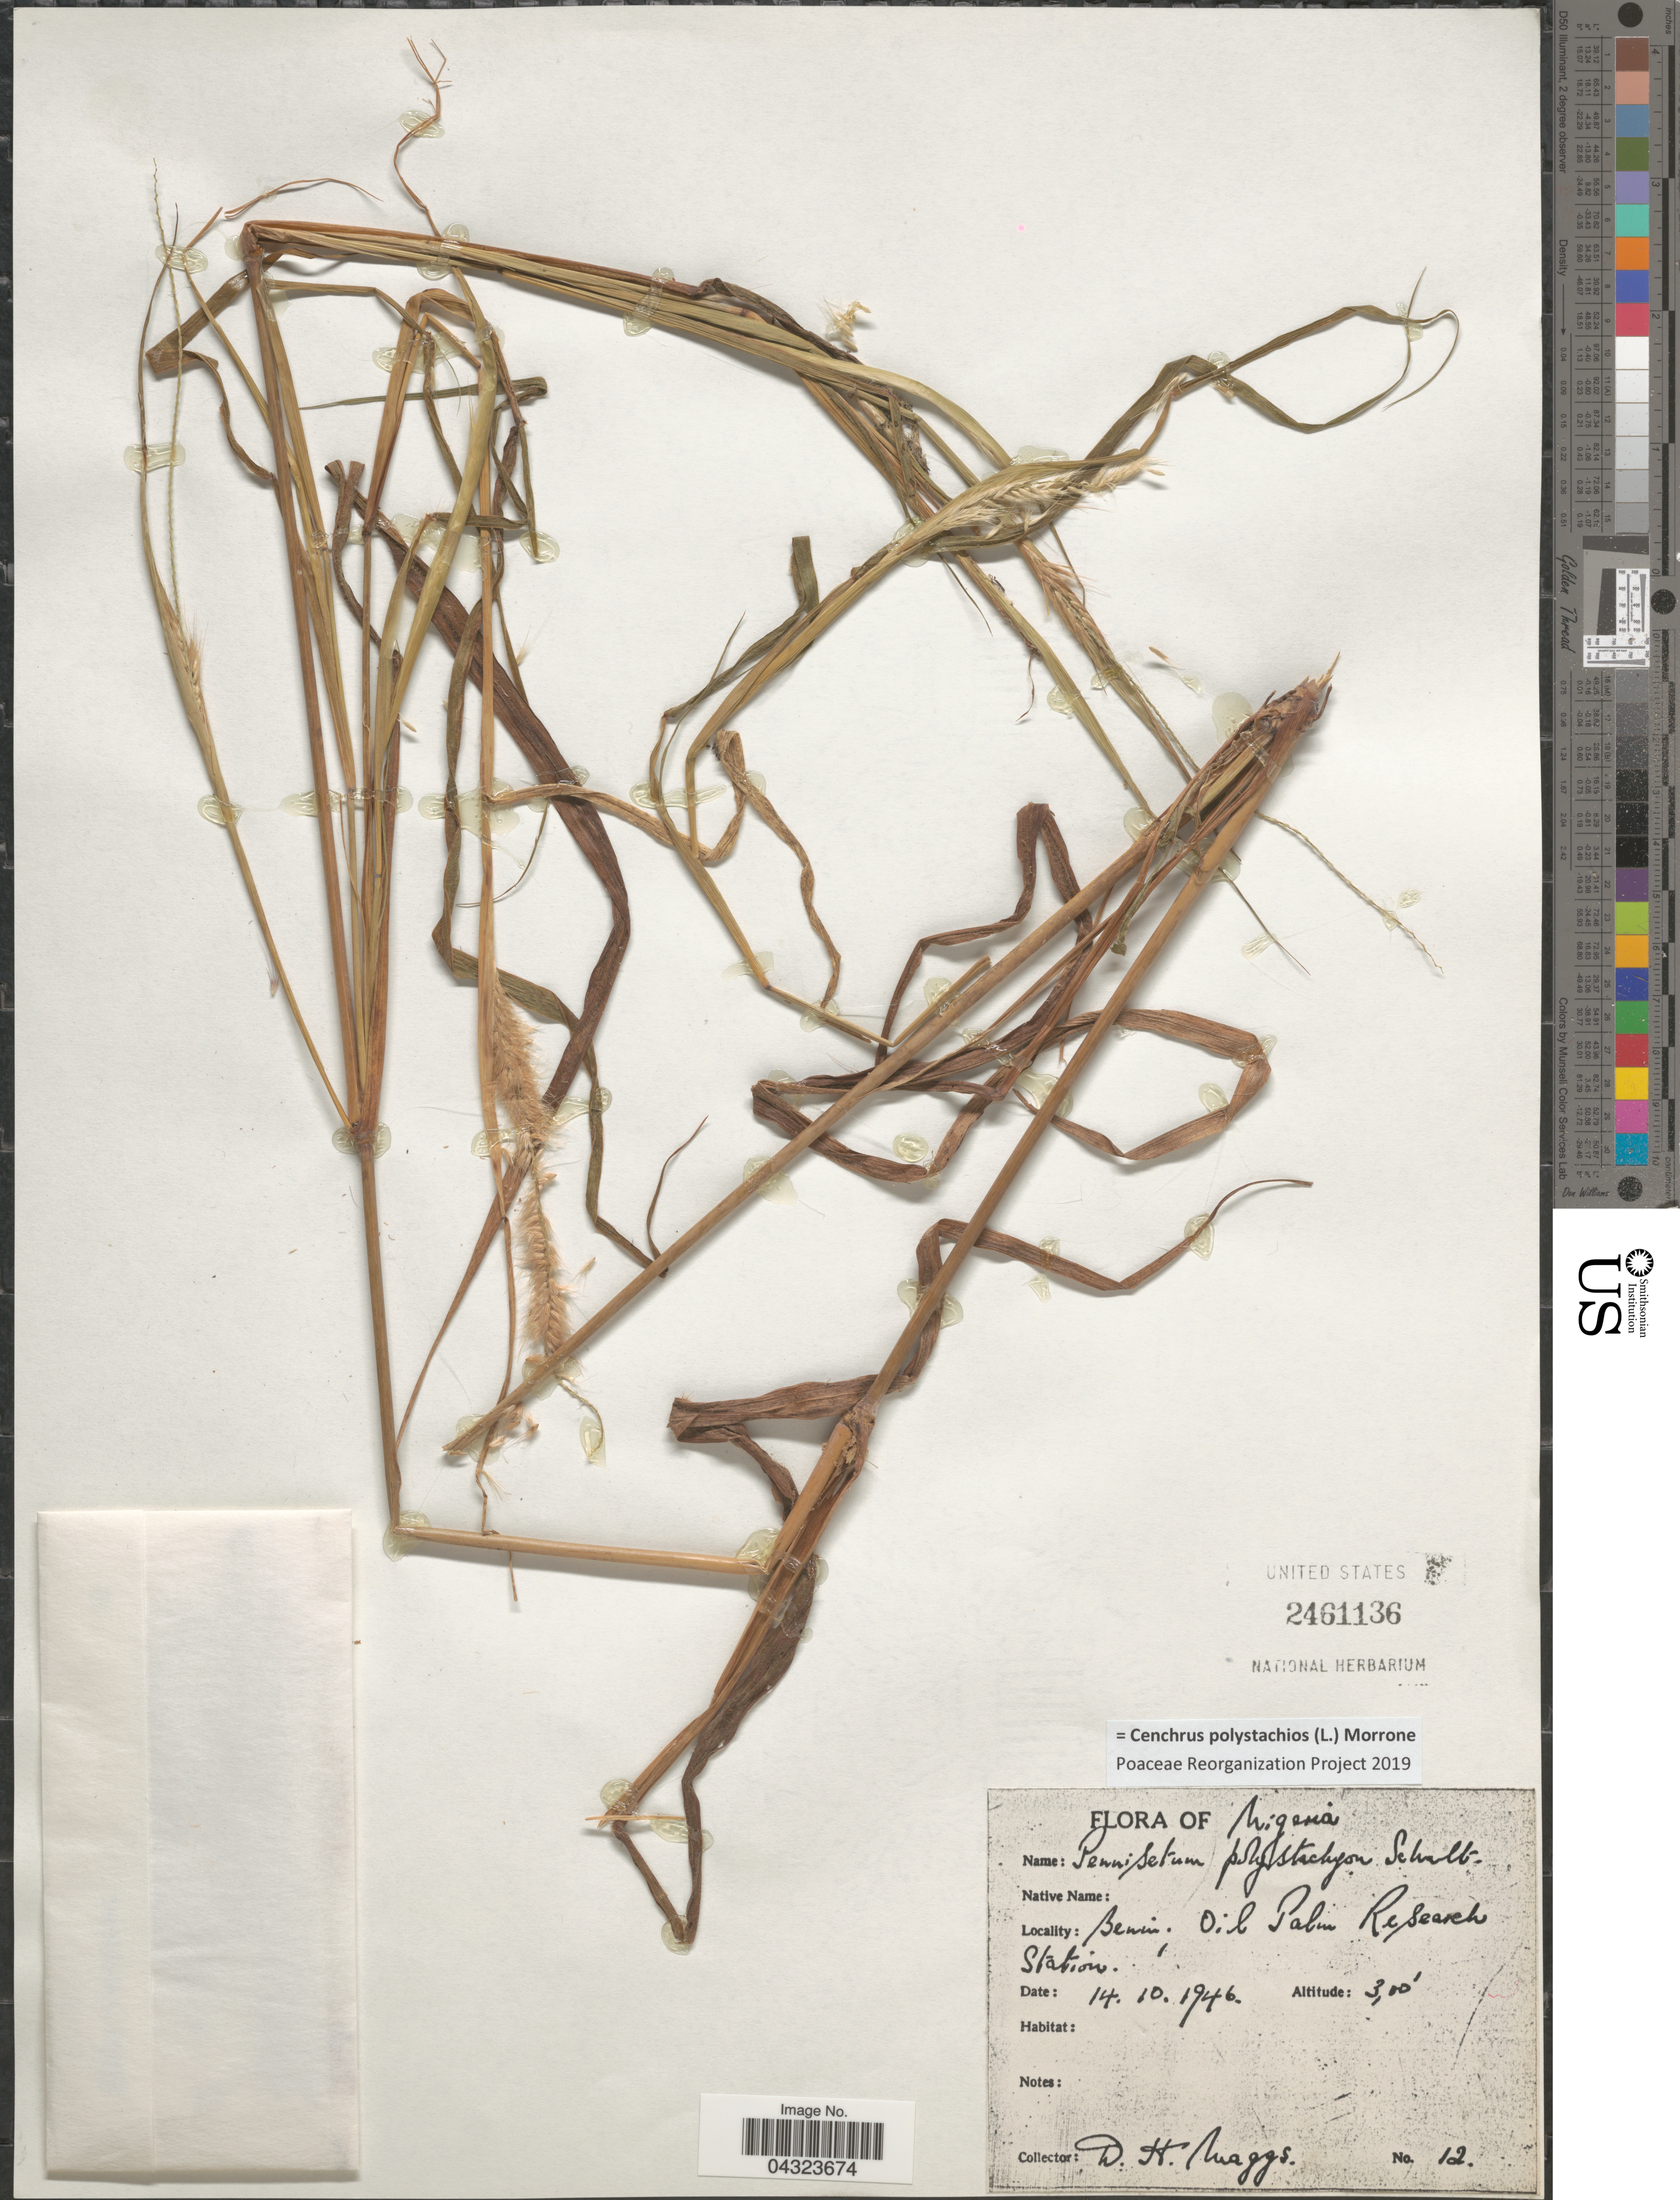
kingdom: Plantae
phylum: Tracheophyta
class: Liliopsida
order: Poales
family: Poaceae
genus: Cenchrus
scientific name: Cenchrus polystachios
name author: (L.) Morrone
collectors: D. Maggs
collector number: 12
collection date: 1946-10-14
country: Nigeria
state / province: Benue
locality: Oil Palm Research Station.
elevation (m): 91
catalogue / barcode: US 2461136